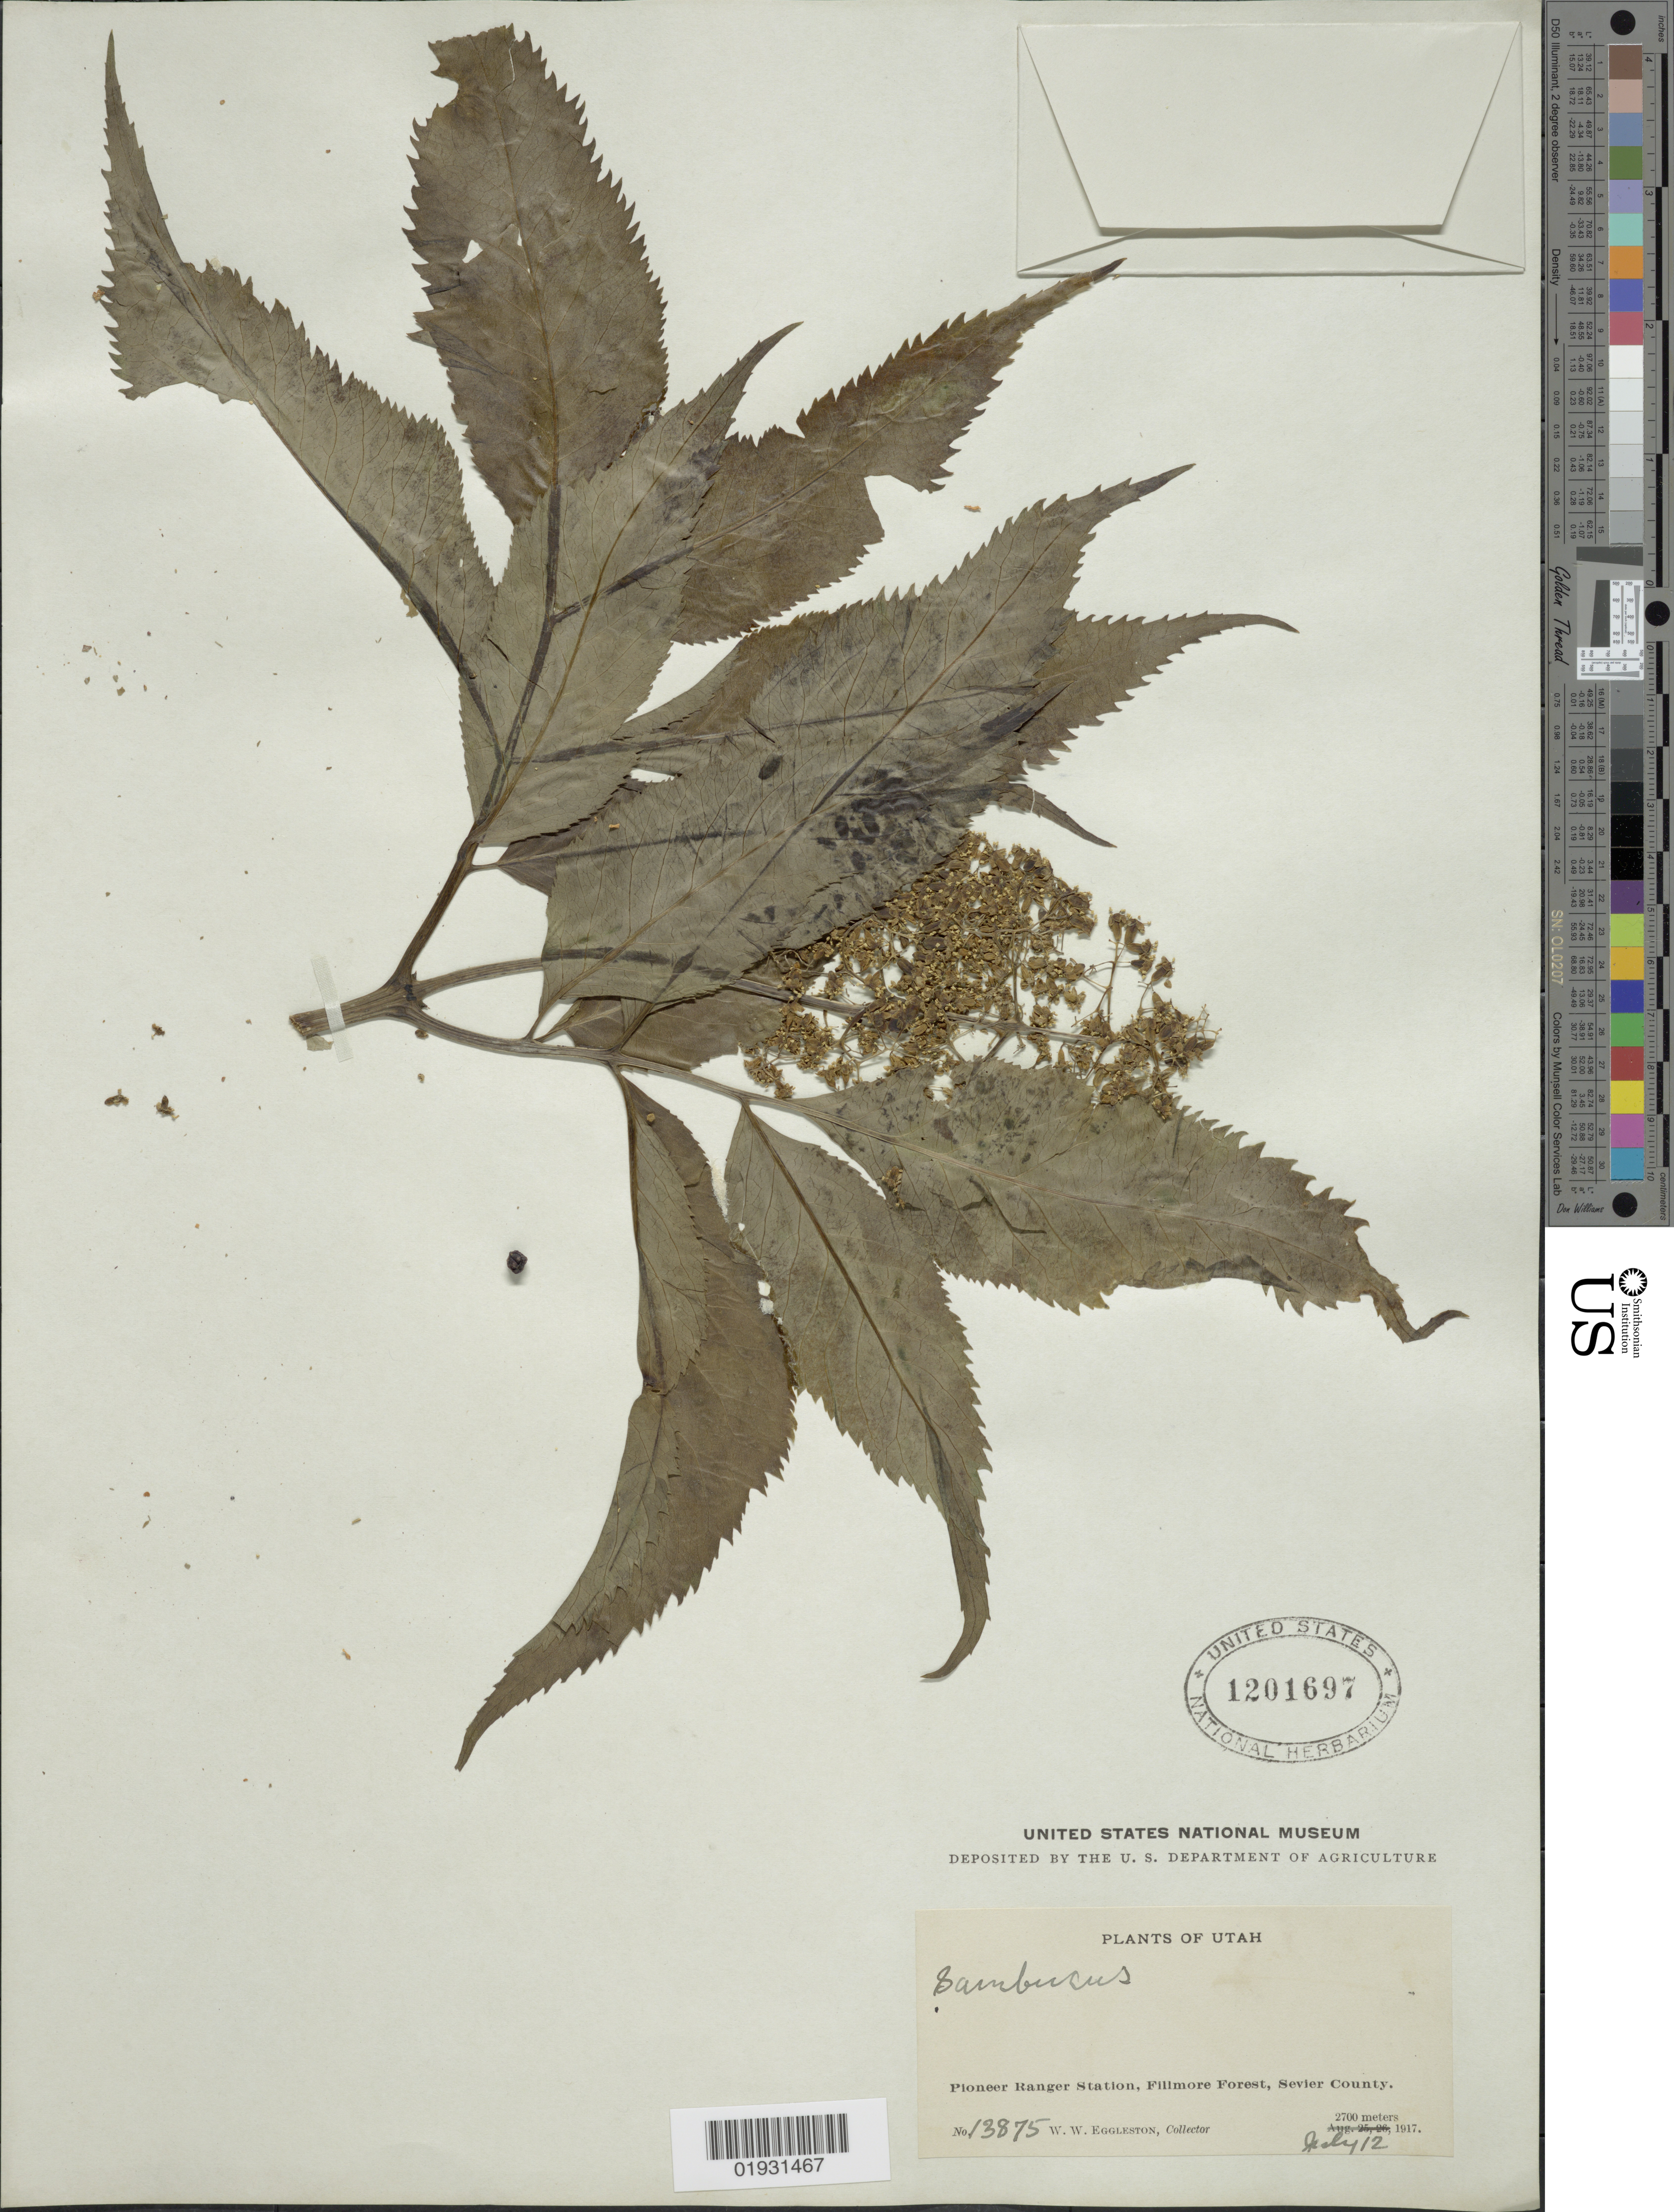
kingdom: Plantae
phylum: Tracheophyta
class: Magnoliopsida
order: Dipsacales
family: Viburnaceae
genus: Sambucus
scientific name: Sambucus sp.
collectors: W. W. Eggleston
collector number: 13875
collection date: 1917-07-12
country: United States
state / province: Utah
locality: Pioneer Ranger Station, Fillmore Forest, Sevier County.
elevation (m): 2700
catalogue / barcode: US 1201697